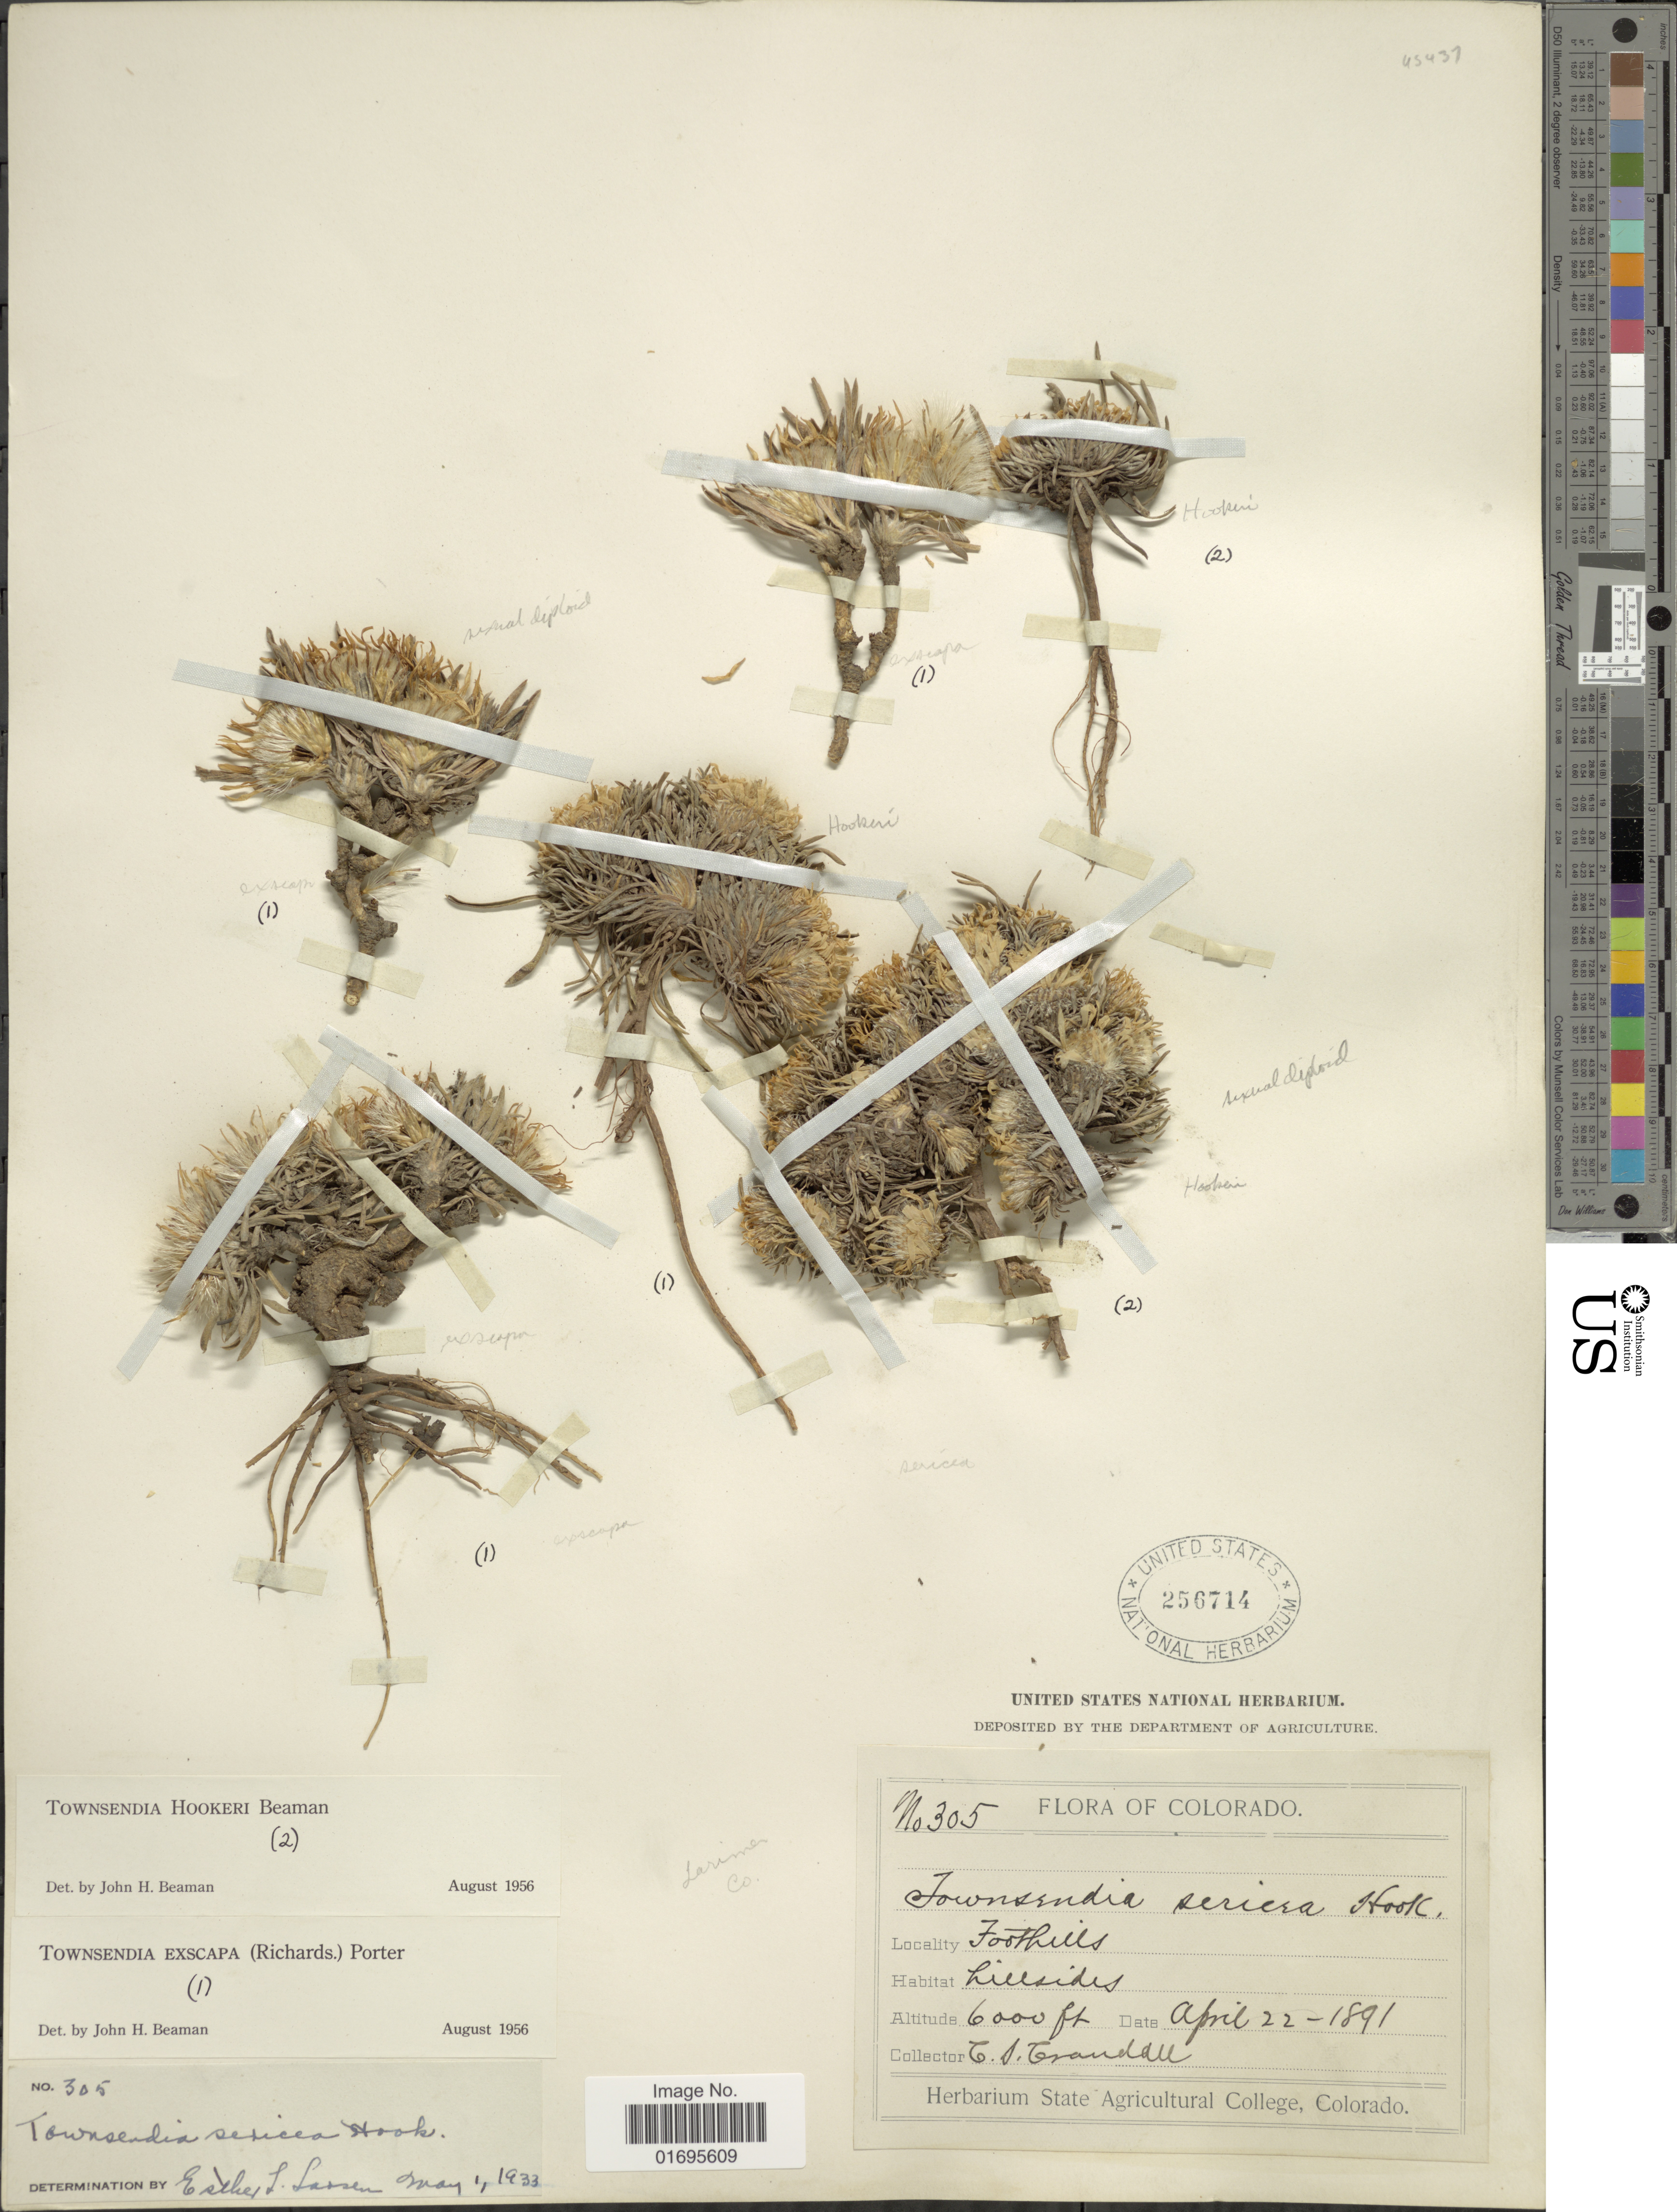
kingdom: Plantae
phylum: Tracheophyta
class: Magnoliopsida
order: Asterales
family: Asteraceae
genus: Townsendia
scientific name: Townsendia hookeri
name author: Beaman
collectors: C. Crandall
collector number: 305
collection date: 1891-04-22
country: United States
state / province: Colorado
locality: Foothilss, hillsides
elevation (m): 1829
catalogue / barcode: US 256714